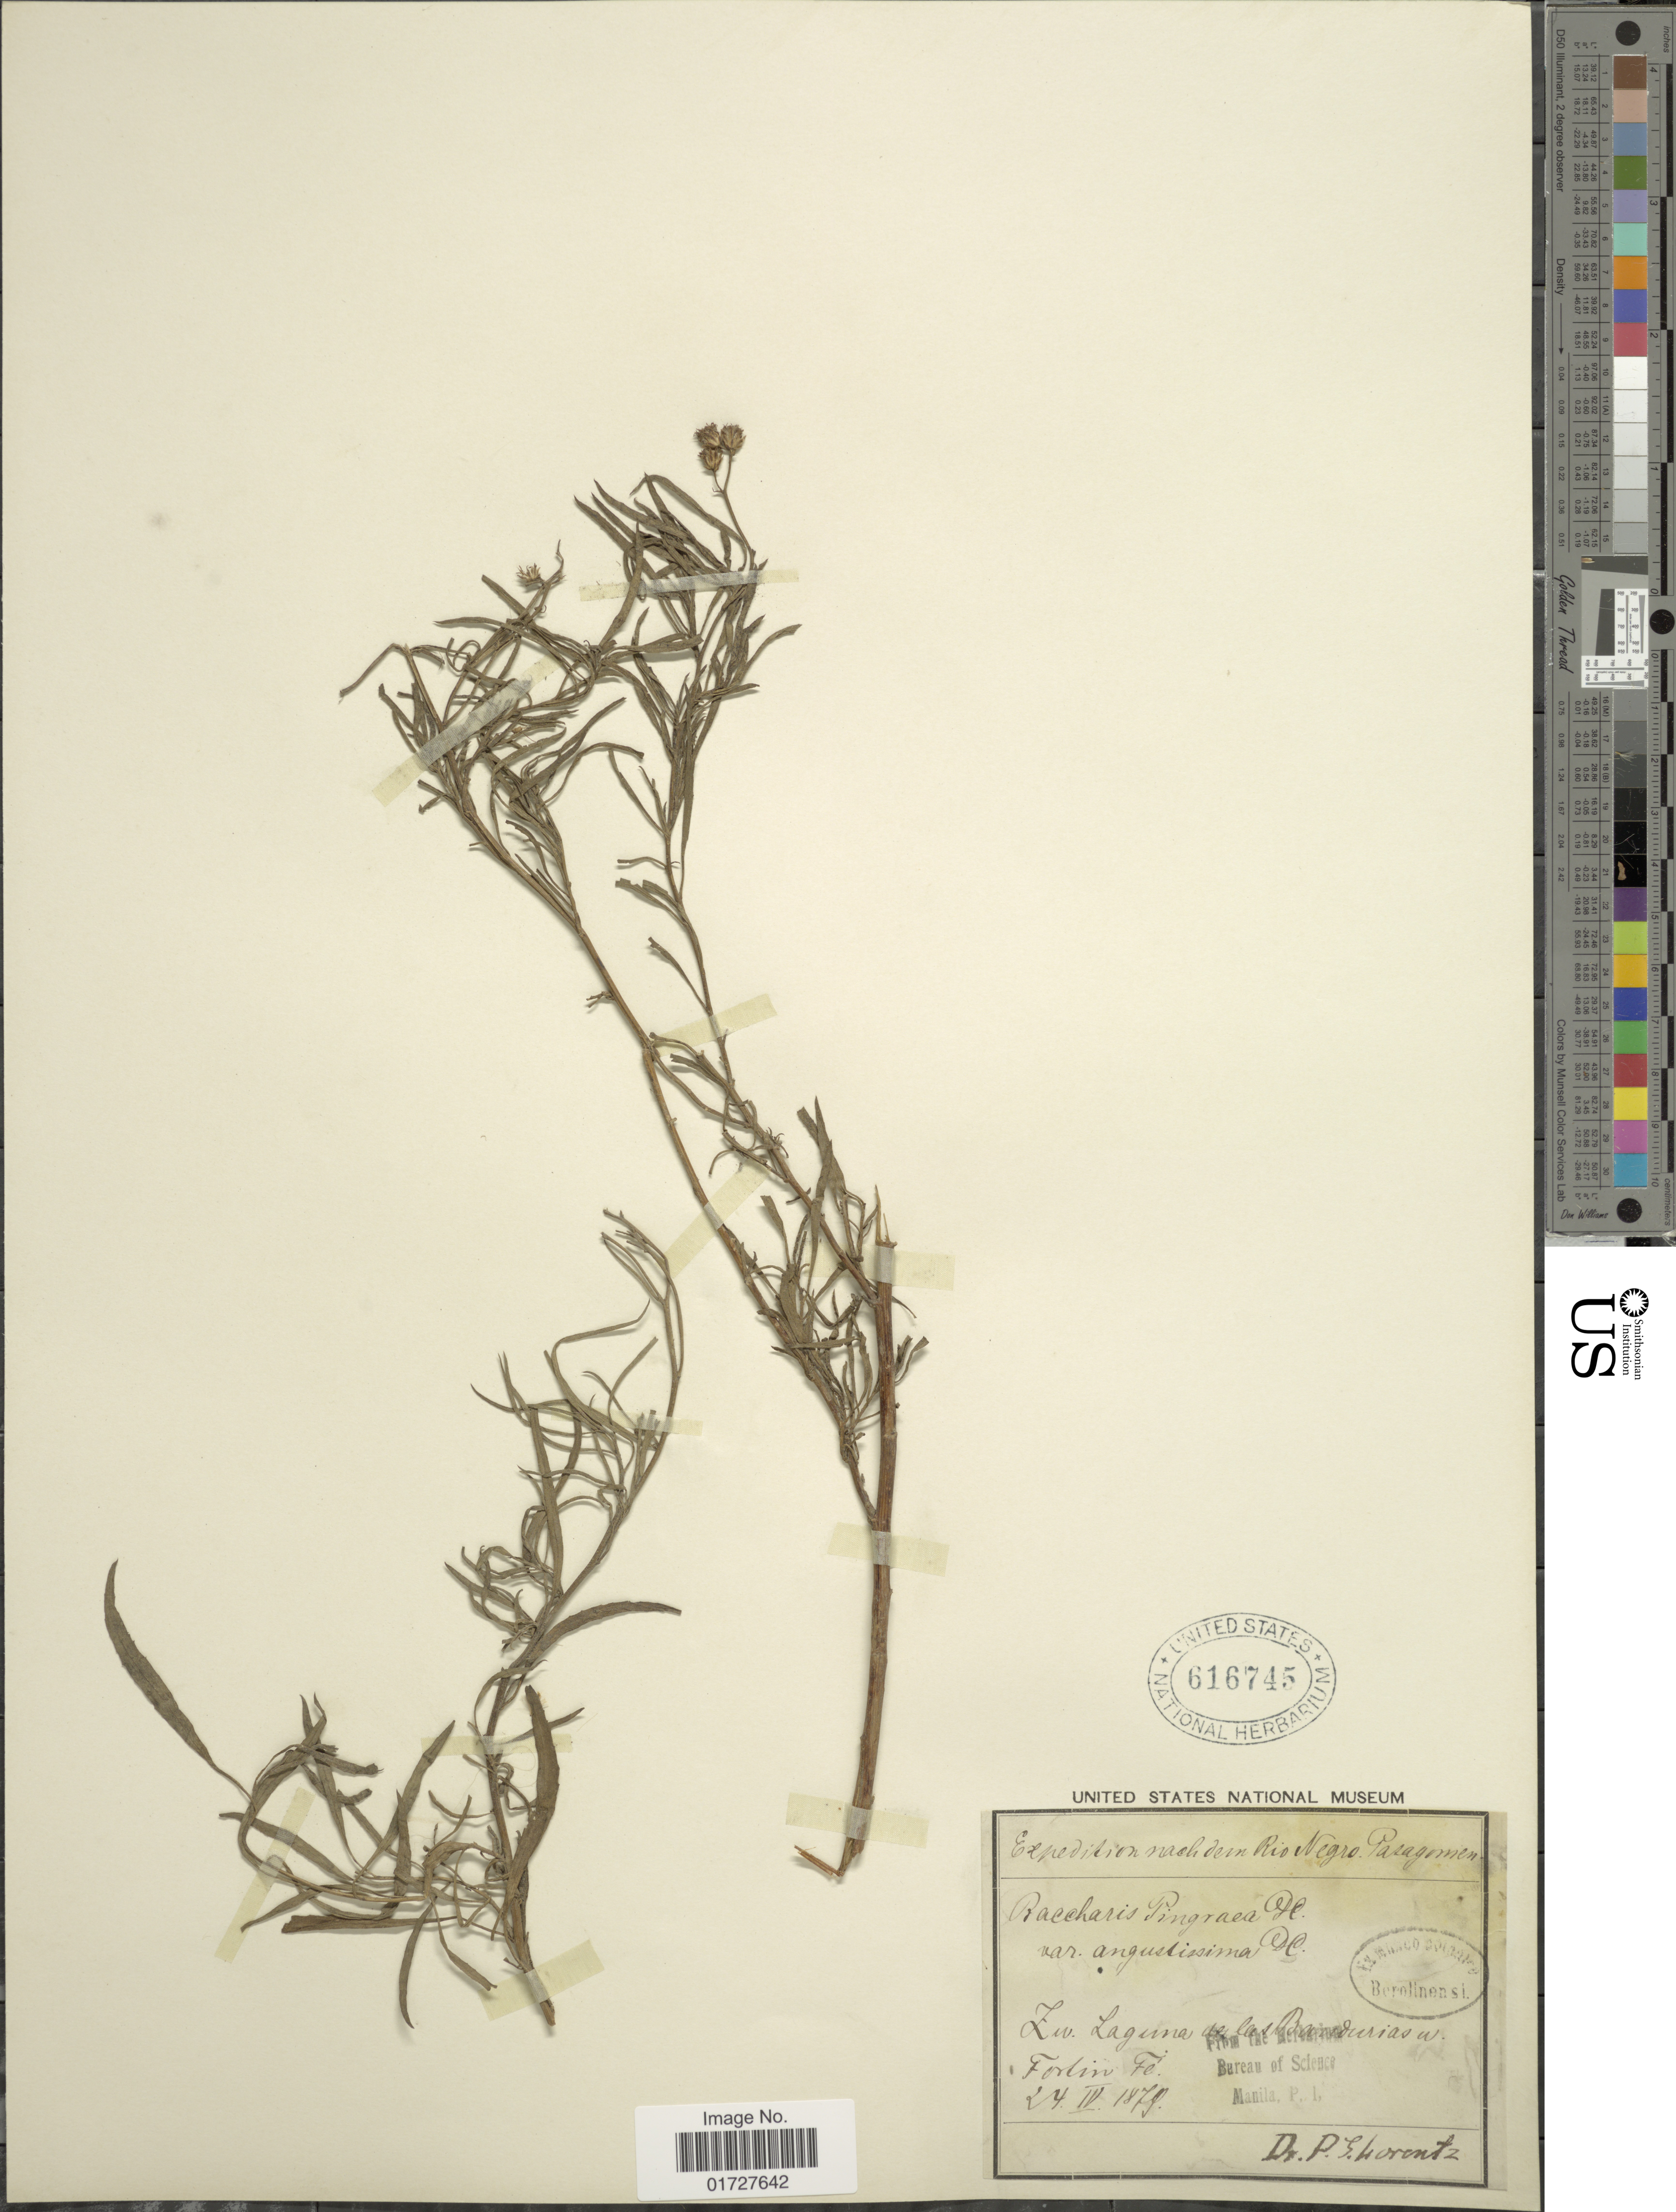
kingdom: Plantae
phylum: Tracheophyta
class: Magnoliopsida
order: Asterales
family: Asteraceae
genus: Baccharis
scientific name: Baccharis pingraea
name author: DC.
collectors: P. G. Lorentz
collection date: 1879-04-24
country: Argentina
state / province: Rio Negro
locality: Patagonien, Zw. Laguna de las Bandurrias, Forlin Fe.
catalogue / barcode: US 616745